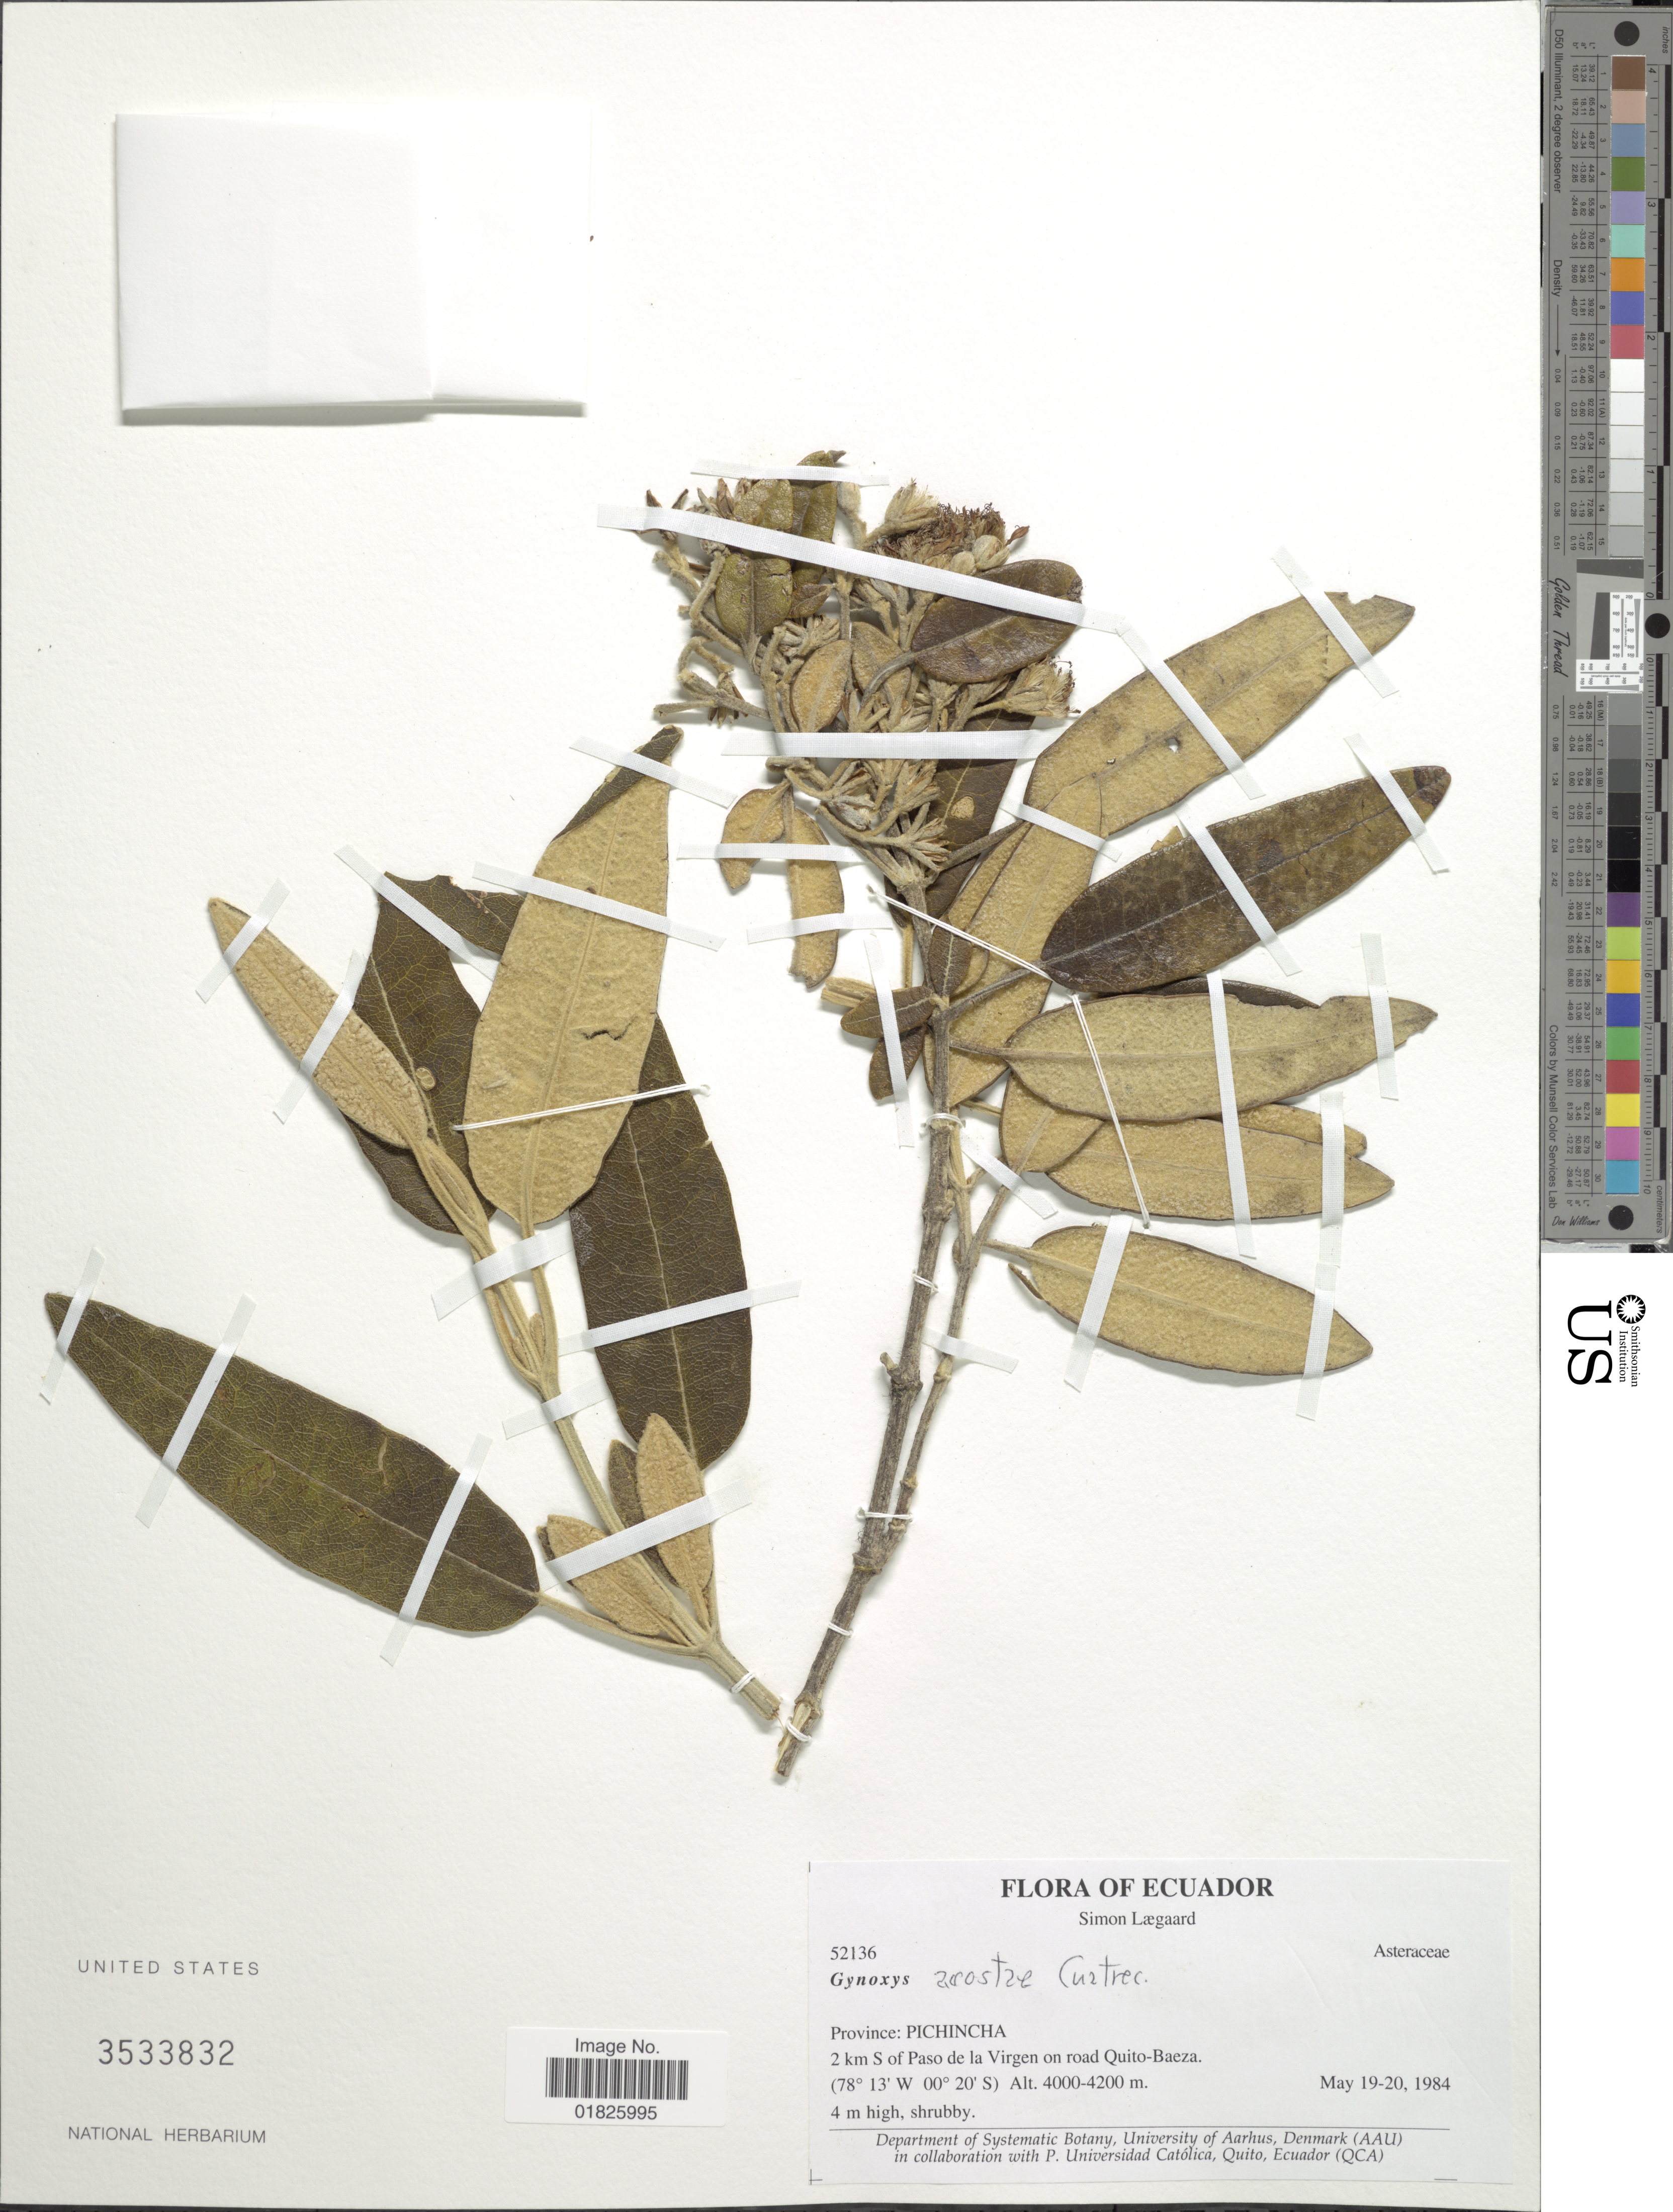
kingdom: Plantae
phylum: Tracheophyta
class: Magnoliopsida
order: Asterales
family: Asteraceae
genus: Gynoxys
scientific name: Gynoxys acostae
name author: Cuatrec.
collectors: S. Lægaard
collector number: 52136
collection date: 1984-05-19/1984-05-20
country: Ecuador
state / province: Pichincha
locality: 2 km S of Paso de la Virgen on road Quito-Baeza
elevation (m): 4000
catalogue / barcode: US 3533832